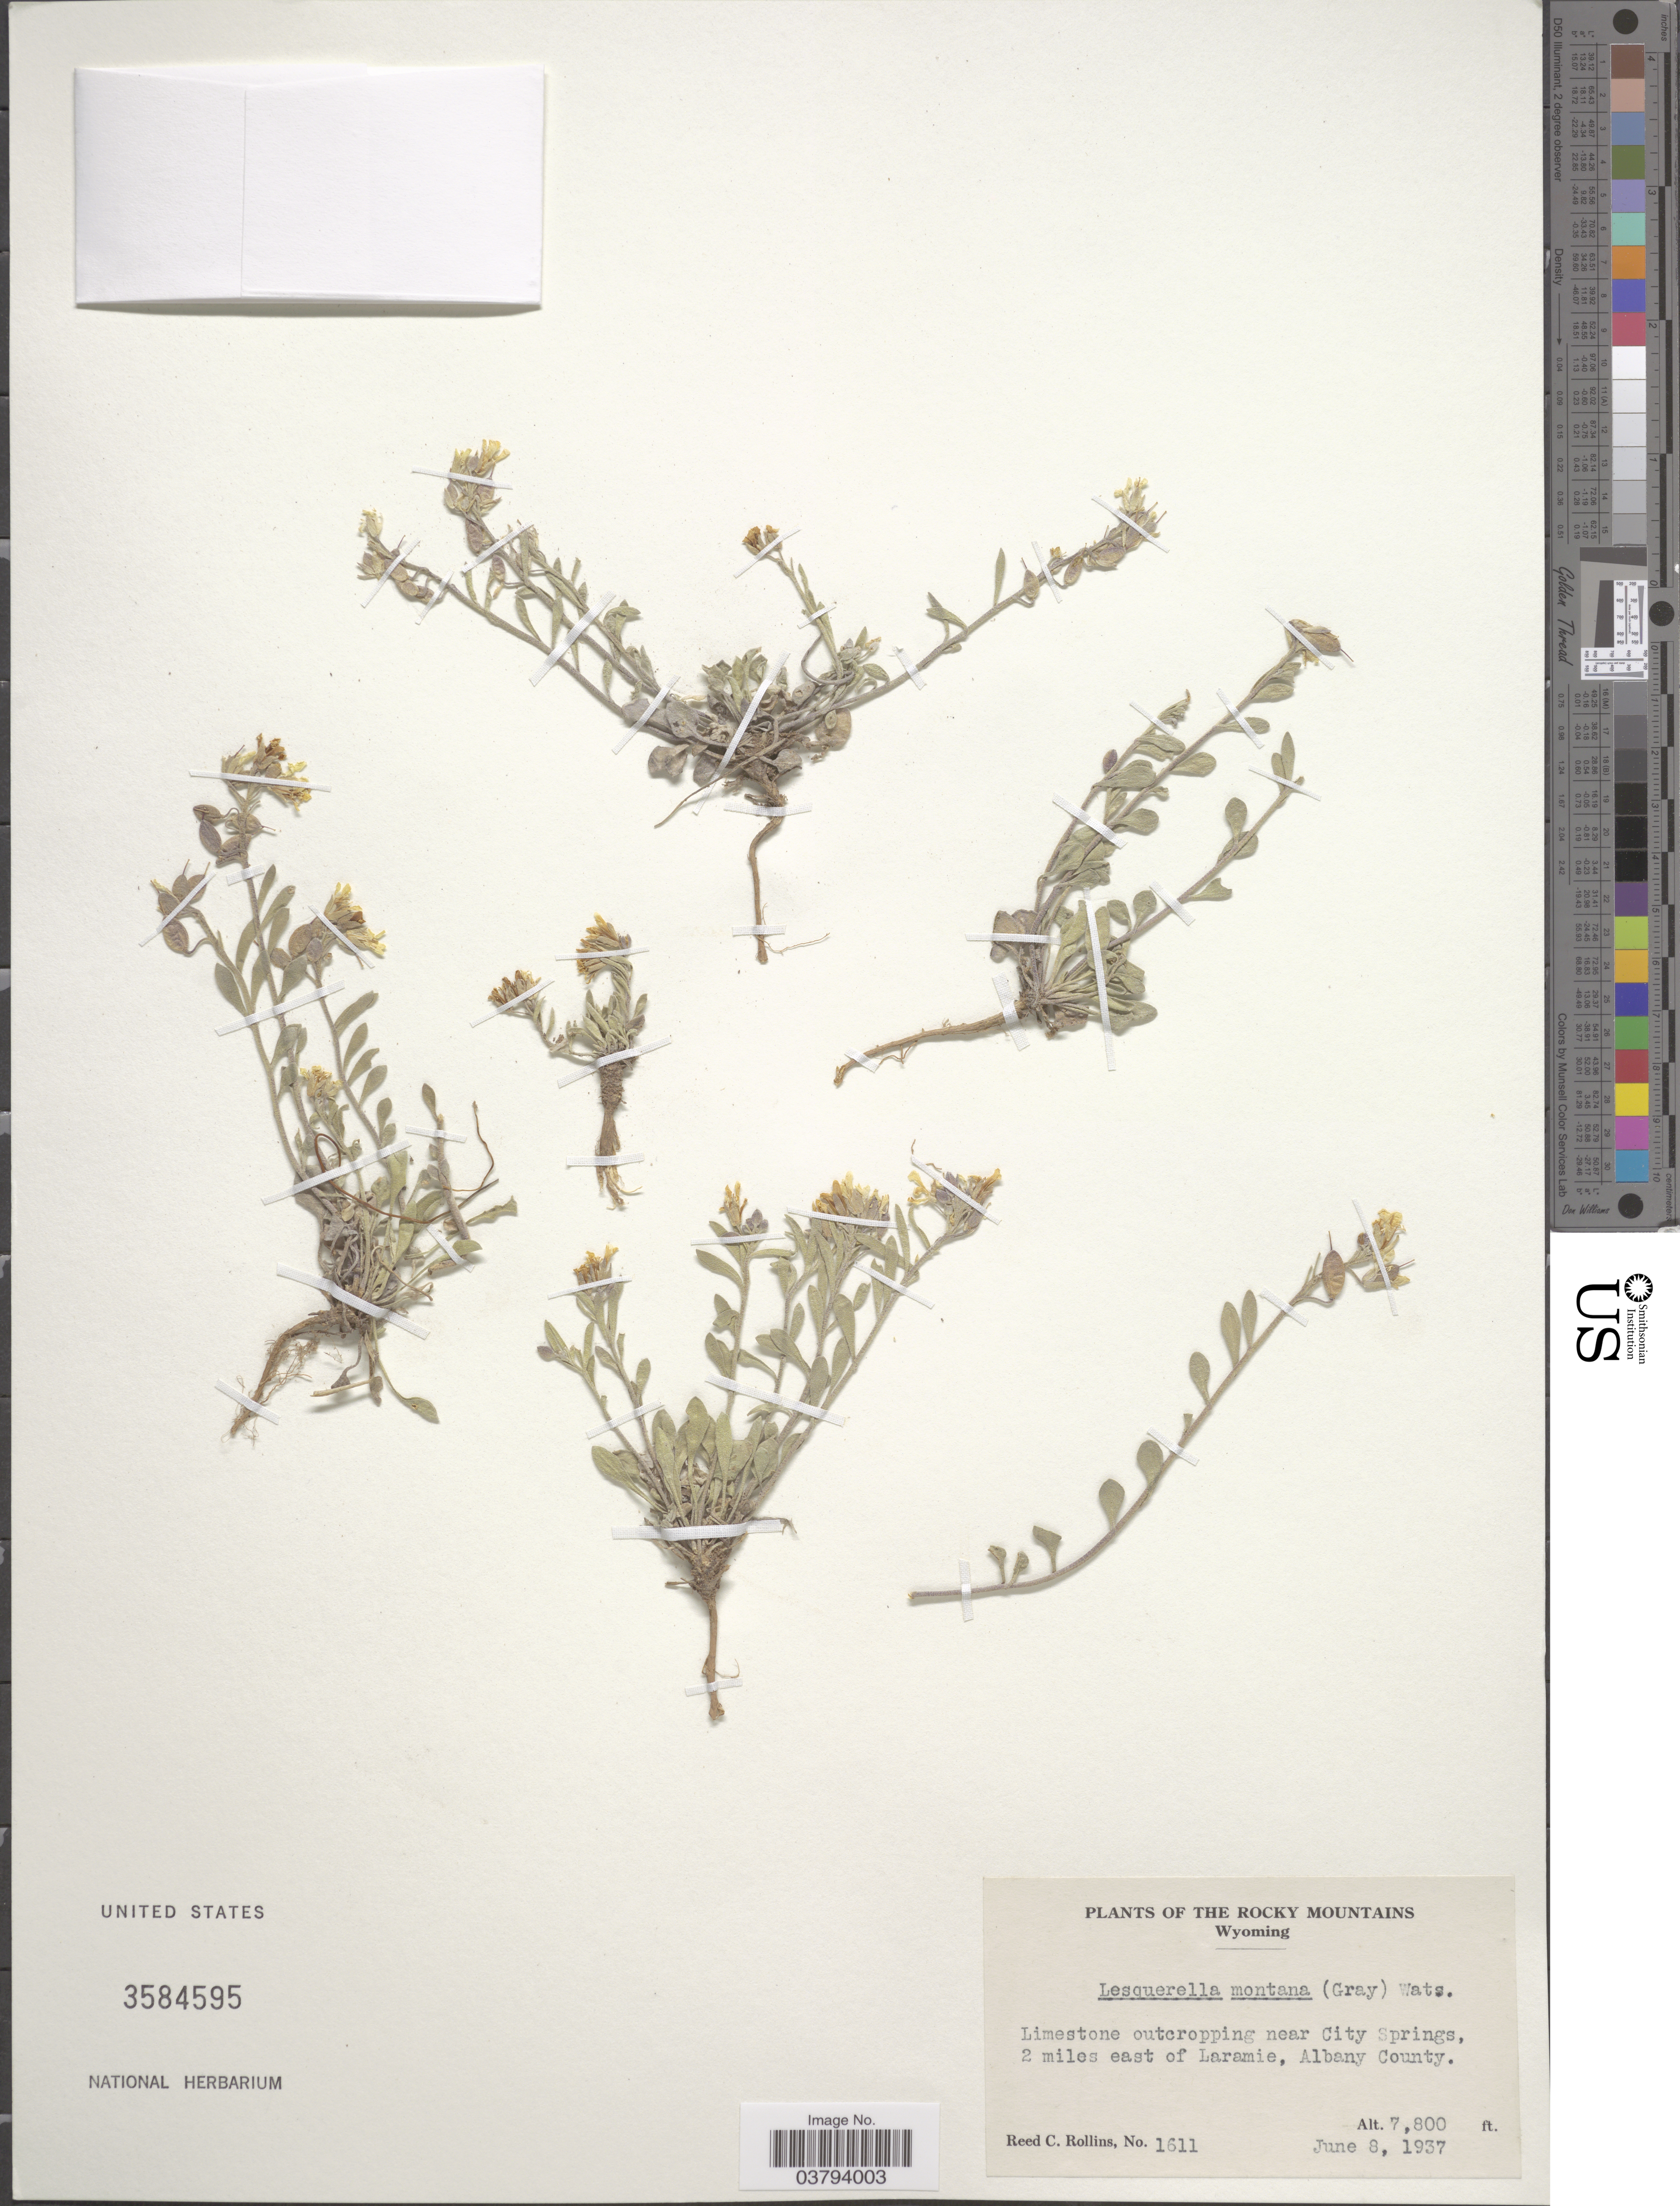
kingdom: Plantae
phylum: Tracheophyta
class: Magnoliopsida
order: Brassicales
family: Brassicaceae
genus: Lesquerella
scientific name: Lesquerella montana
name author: (A. Gray) S. Watson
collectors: R. C. Rollins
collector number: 1611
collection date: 1937-06-08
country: United States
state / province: Wyoming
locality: The Rocky Mountains. Limestone outcropping near City Springs, 2 miles east of Laramie, Albany County.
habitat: limestone outcropping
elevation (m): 2377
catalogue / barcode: US 3584595